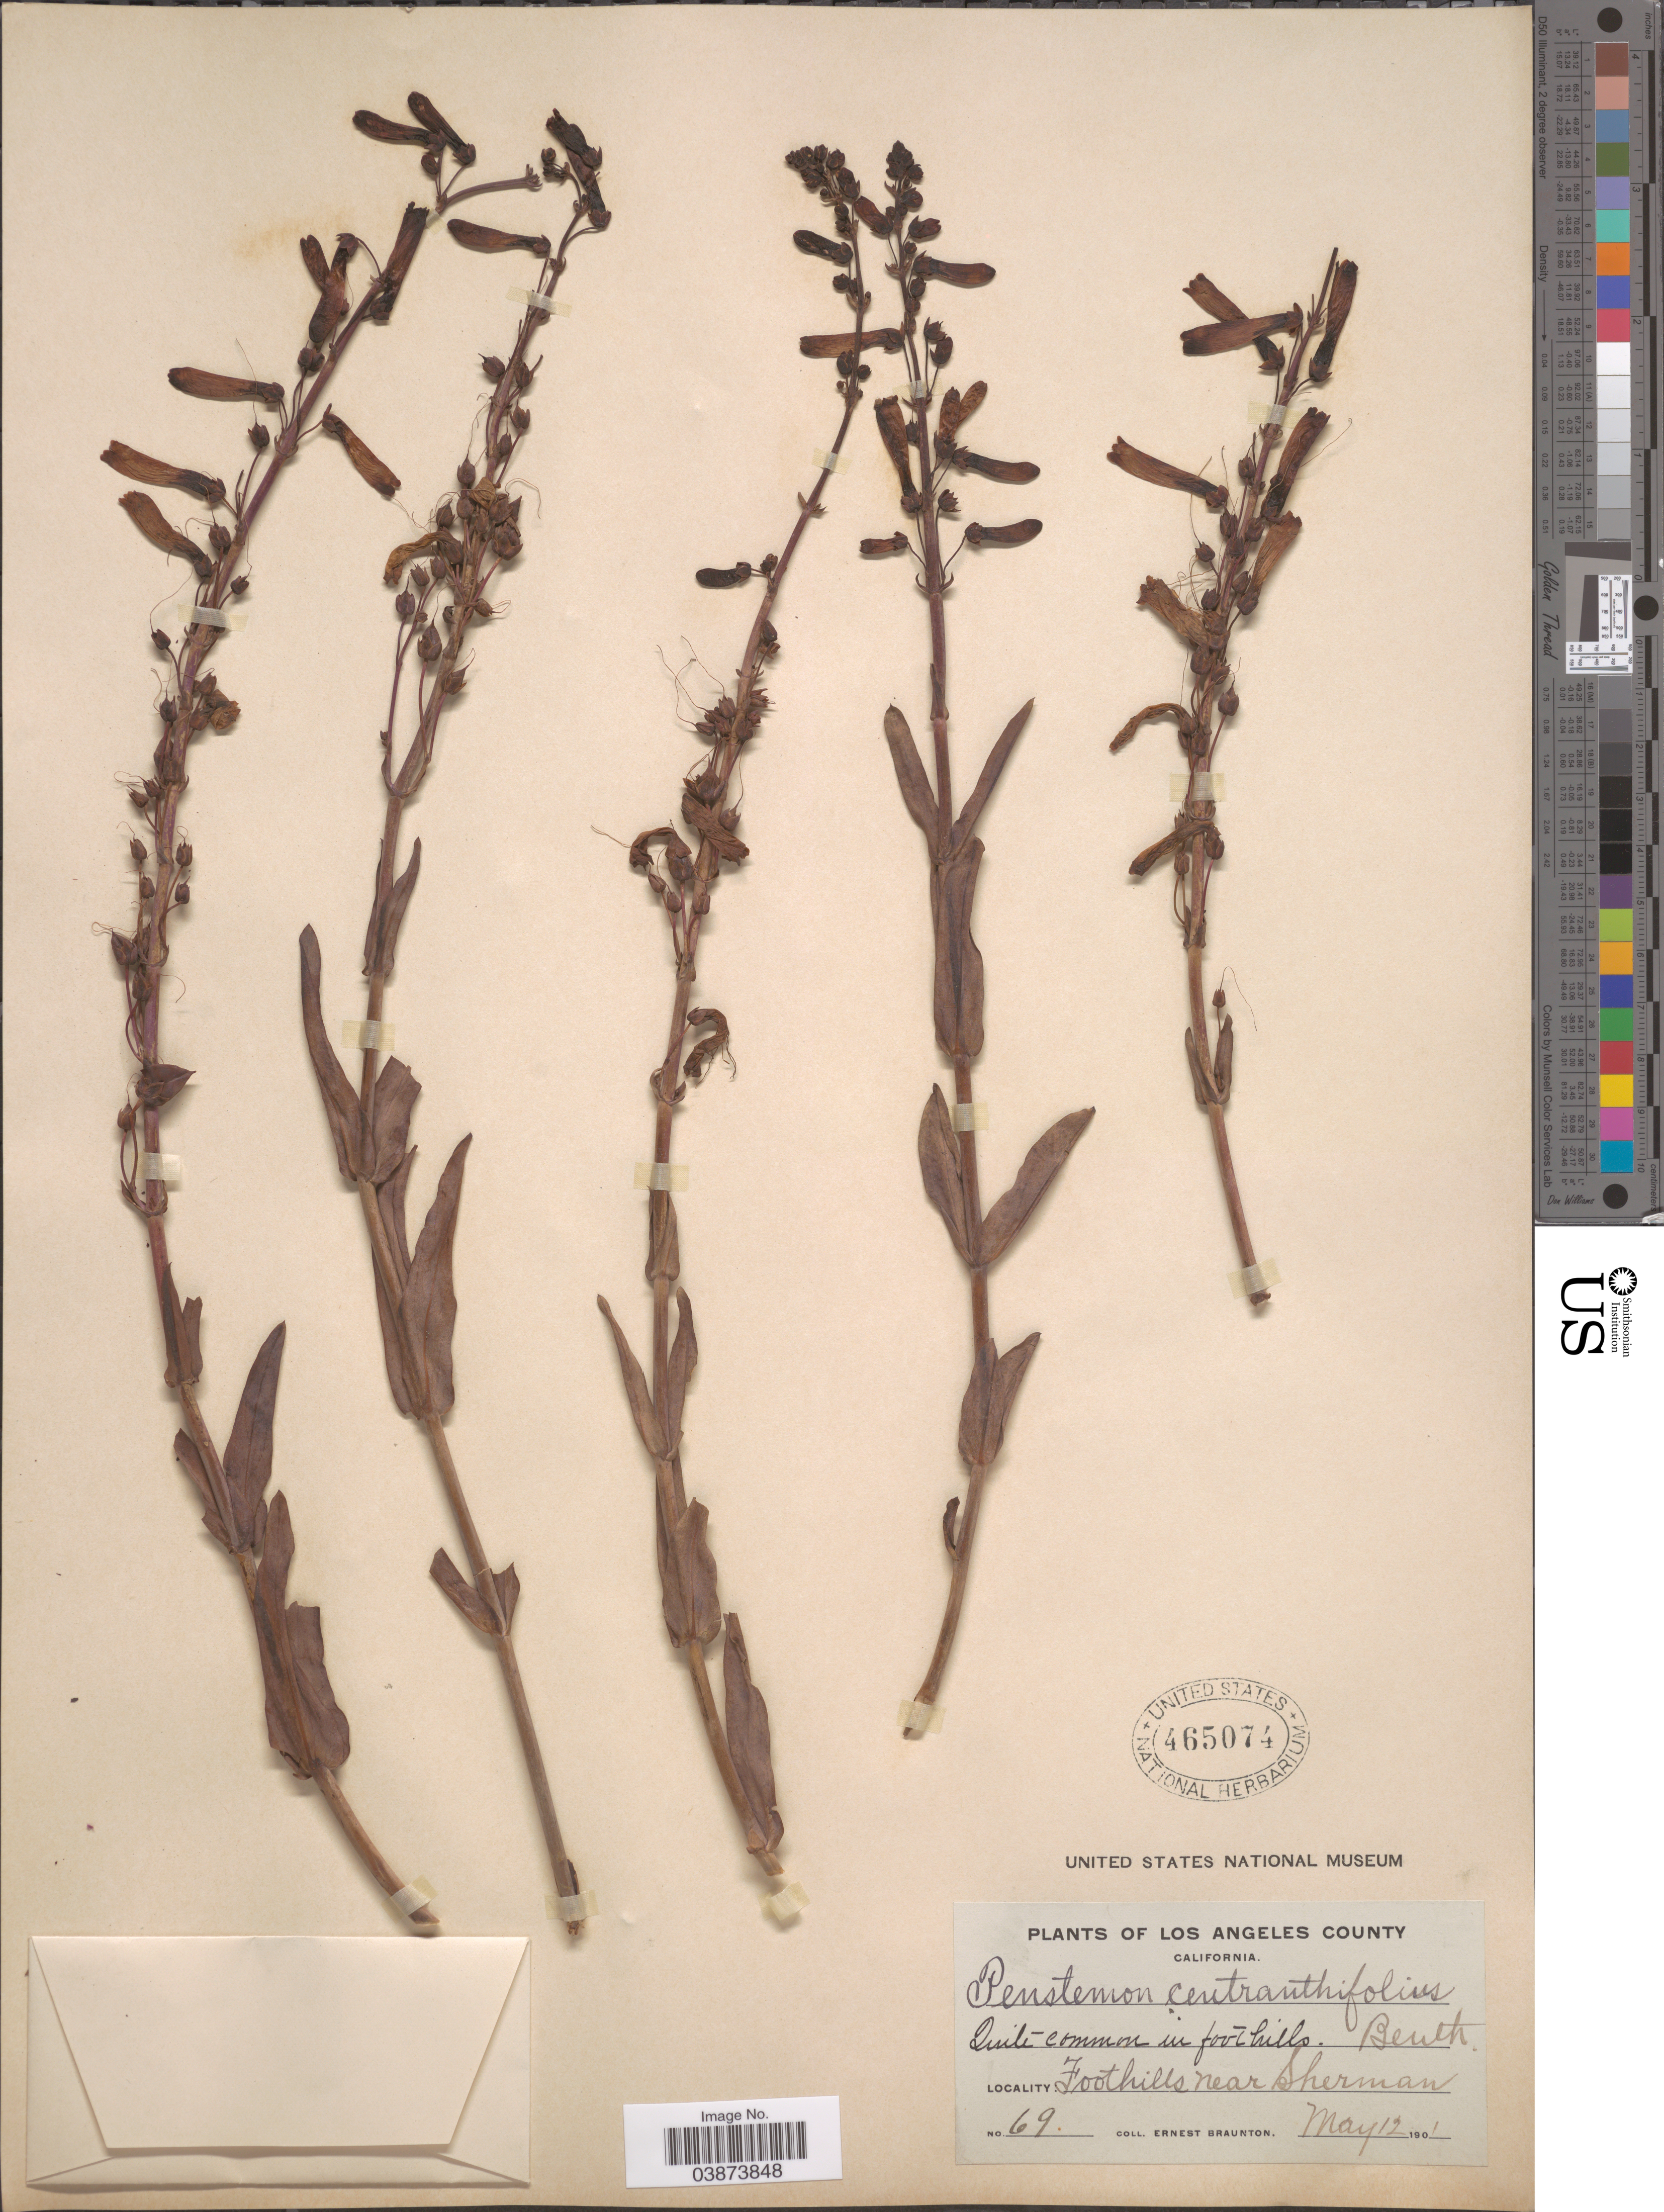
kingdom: Plantae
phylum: Tracheophyta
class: Magnoliopsida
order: Lamiales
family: Plantaginaceae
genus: Penstemon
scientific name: Penstemon centranthifolius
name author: Benth.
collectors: E. Braunton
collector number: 69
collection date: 1901-05-12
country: United States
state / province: California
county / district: Los Angeles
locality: Los Angeles County. In foothills. Foothills near Sherman.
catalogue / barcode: US 465074